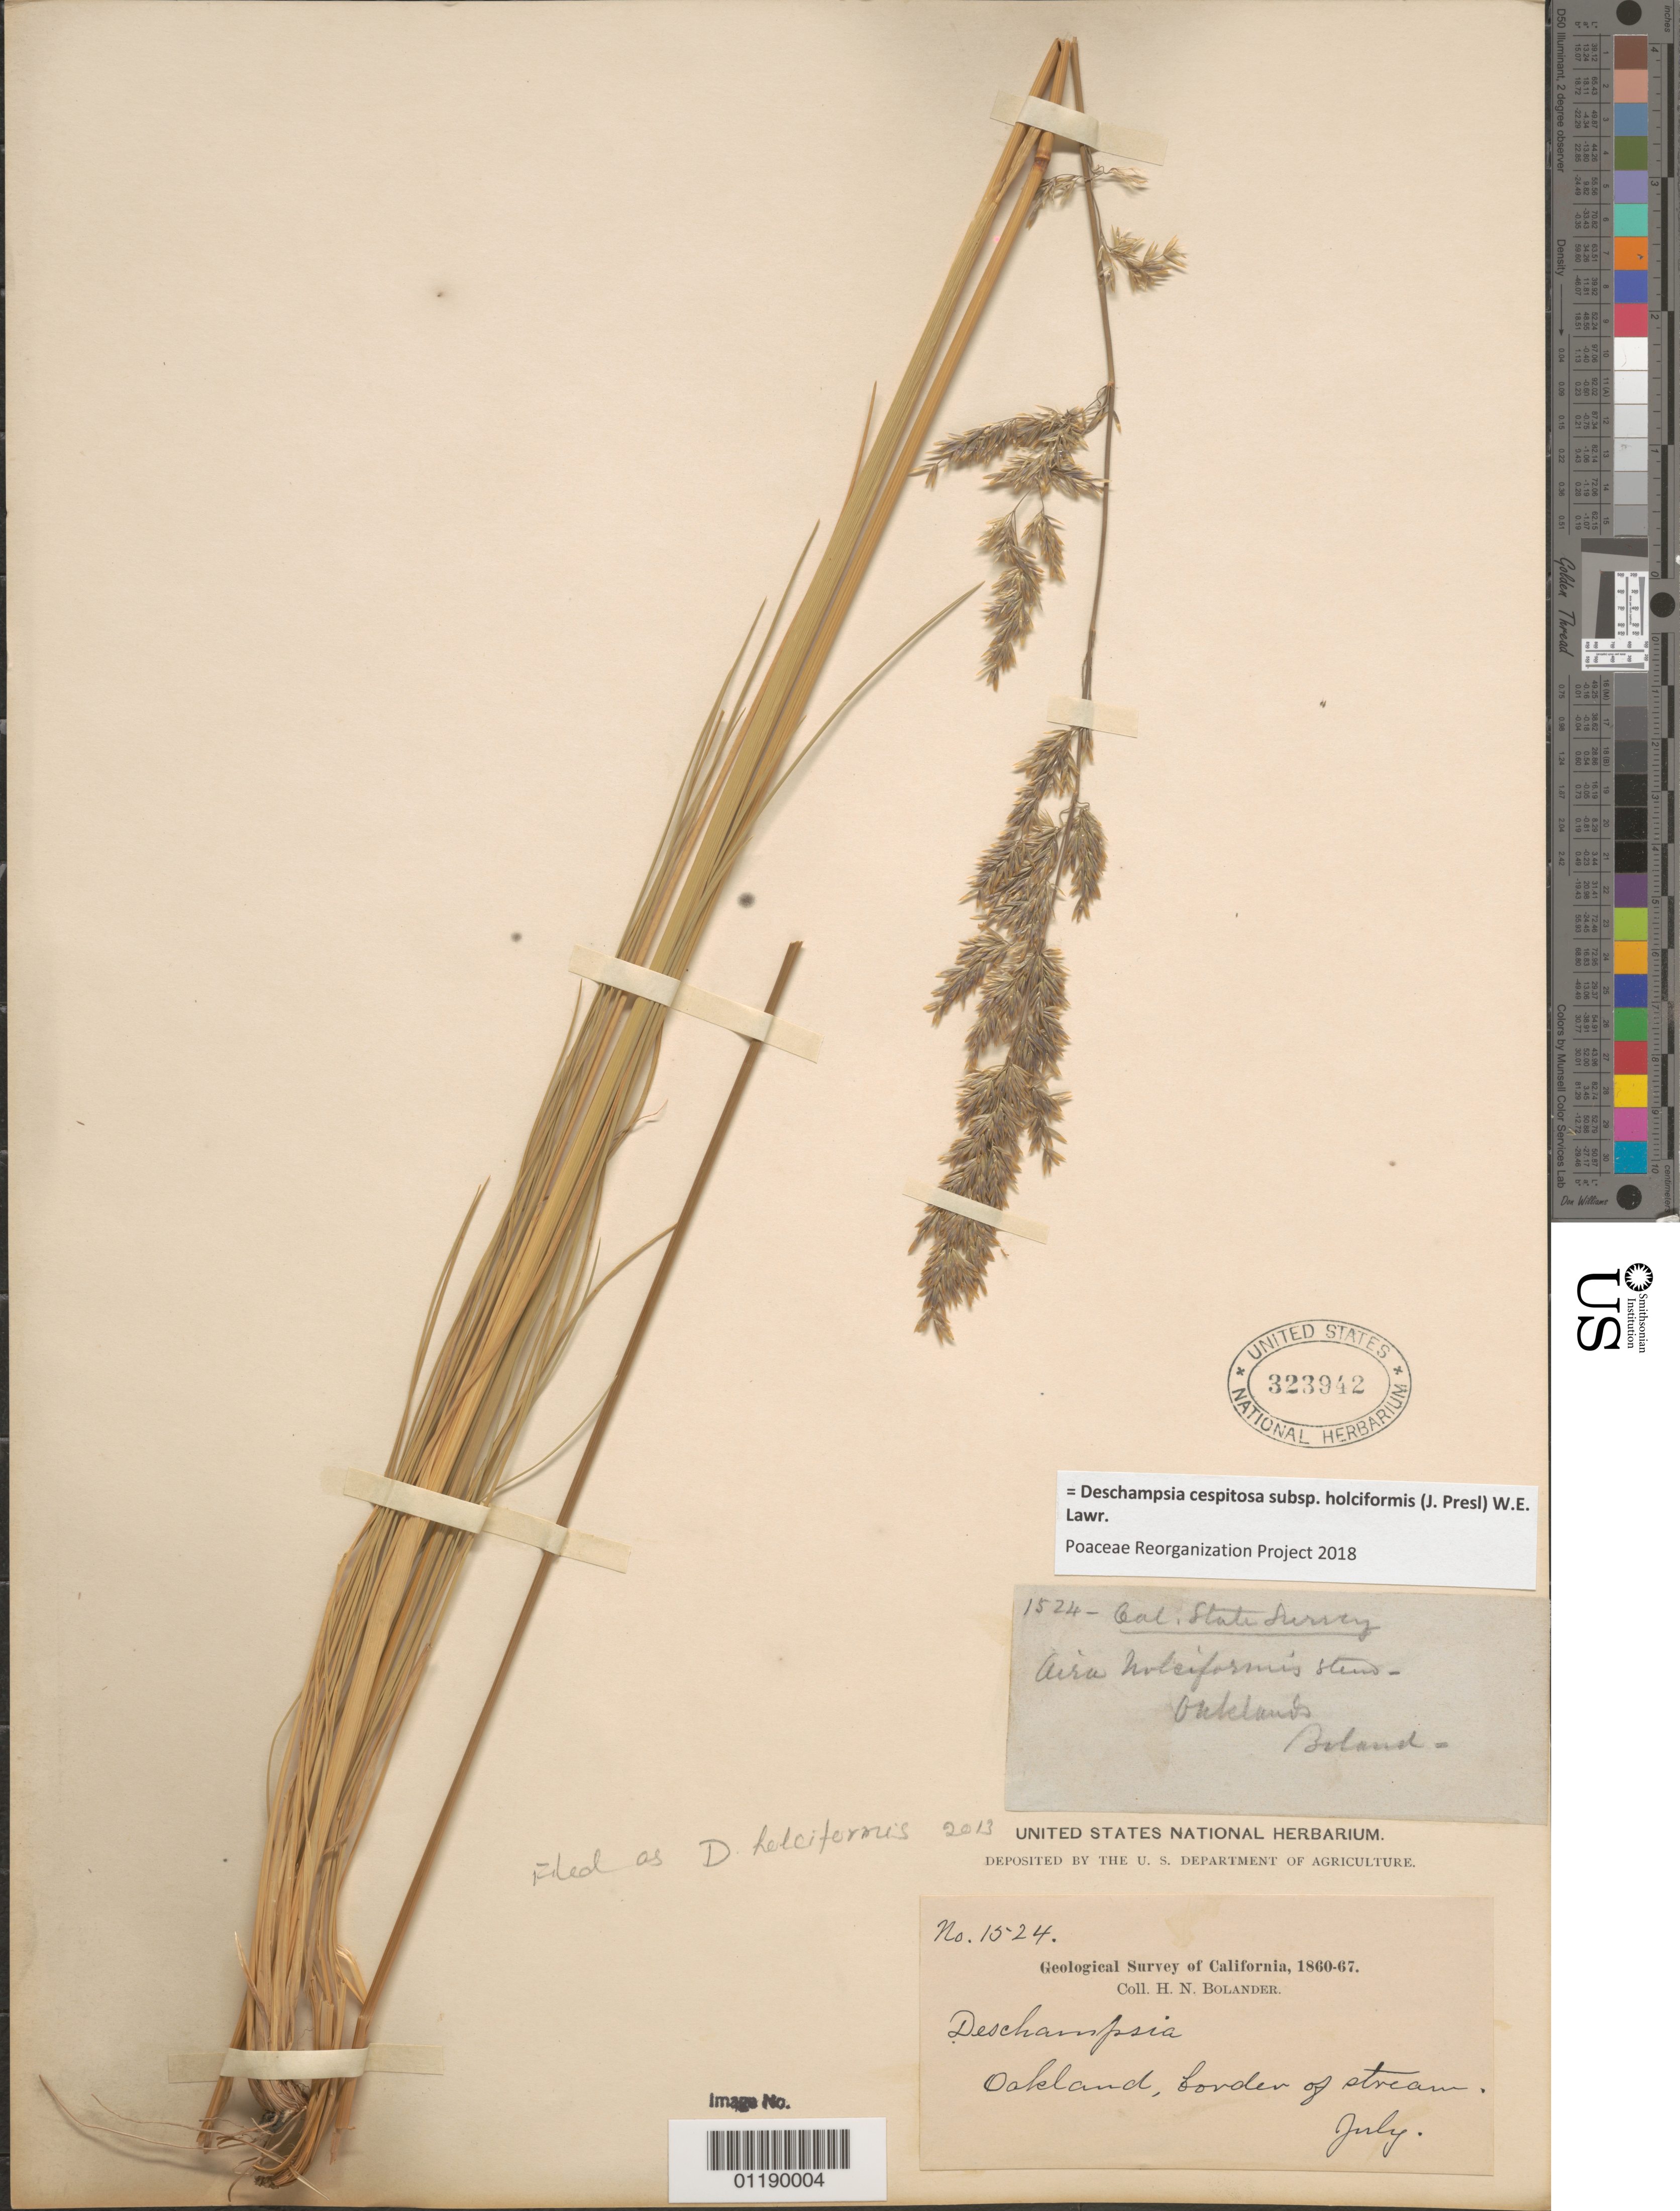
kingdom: Plantae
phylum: Tracheophyta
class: Liliopsida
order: Poales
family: Poaceae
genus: Deschampsia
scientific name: Deschampsia cespitosa subsp. holciformis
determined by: Poaceae Reorganization Project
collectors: H. Bolander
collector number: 1524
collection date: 1860-07/1867-07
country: United States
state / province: California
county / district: Alameda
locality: Oakland.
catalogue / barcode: US 323942